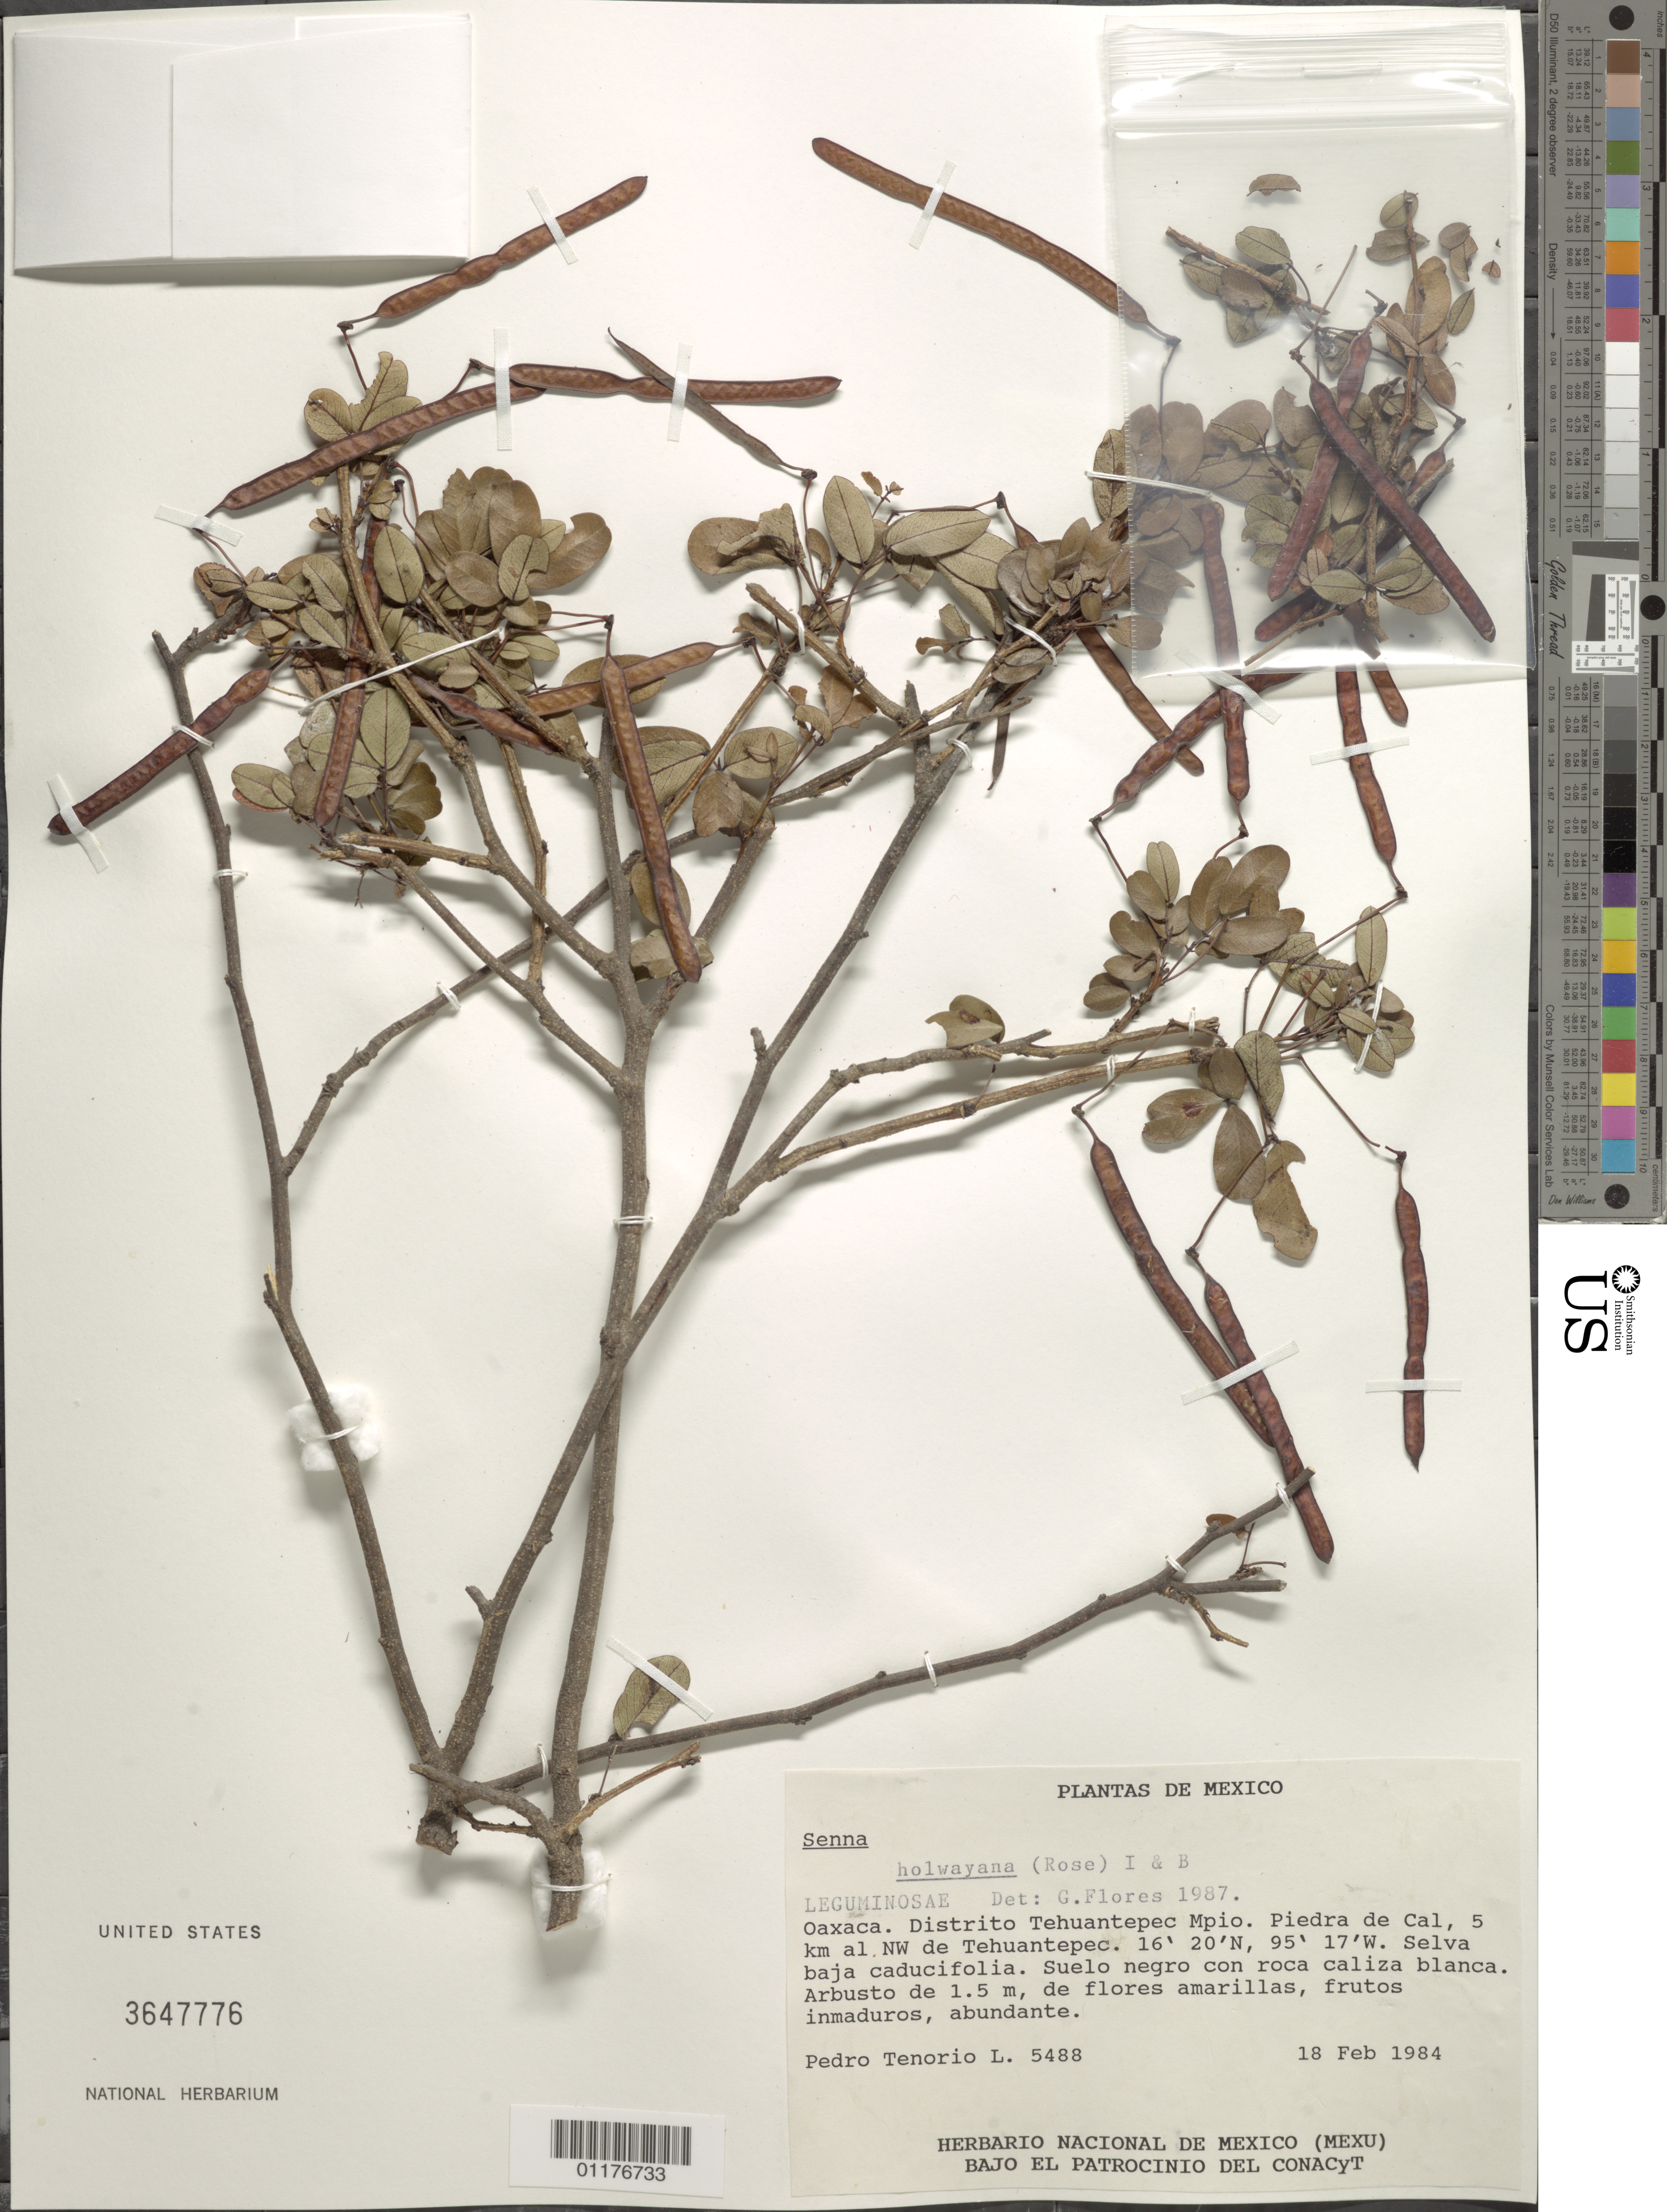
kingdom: Plantae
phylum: Tracheophyta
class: Magnoliopsida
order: Fabales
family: Fabaceae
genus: Senna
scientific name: Senna holwayana var. holwayana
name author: (Rose) H.S. Irwin & Barneby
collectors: P. Tenorio L.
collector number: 5488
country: Mexico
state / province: Oaxaca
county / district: Tehuantepec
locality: Piedra de cal, NW de Tehauantepec.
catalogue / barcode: US 3647776